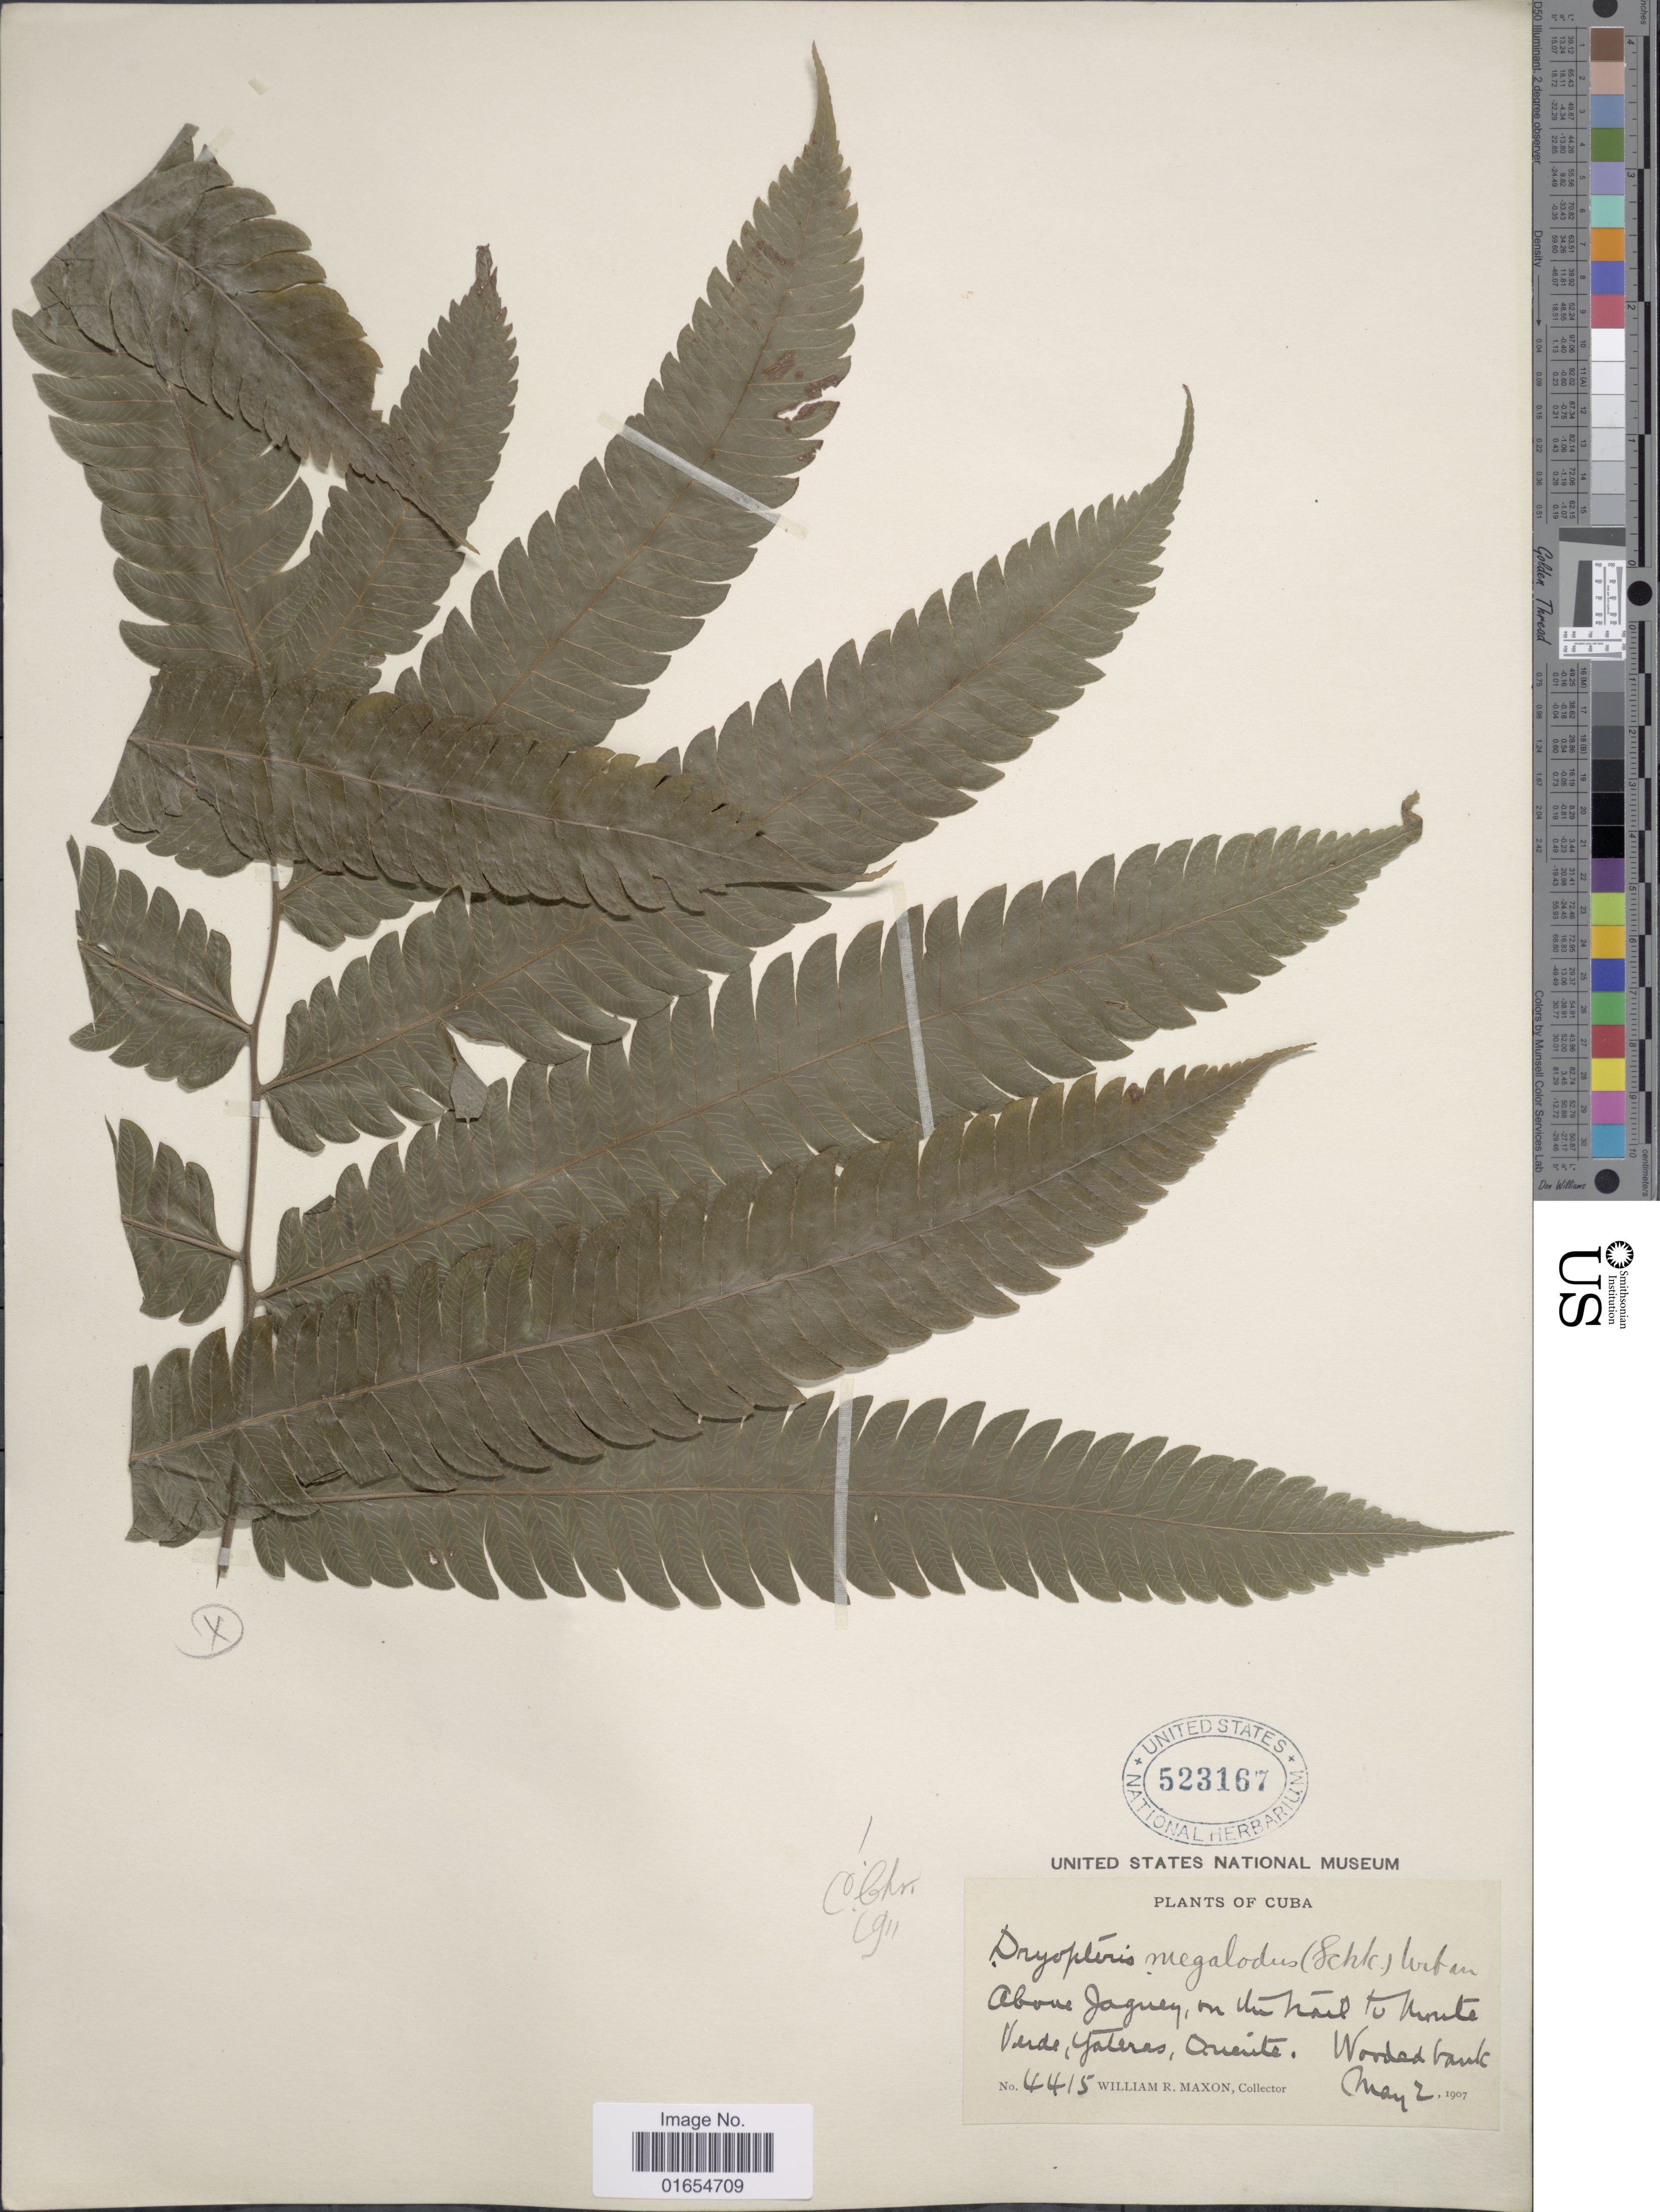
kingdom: Plantae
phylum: Tracheophyta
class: Polypodiopsida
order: Polypodiales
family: Thelypteridaceae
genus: Goniopteris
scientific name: Goniopteris pennata (Poir.) comb. nov., ined 2015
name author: (Poir.)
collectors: W. R. Maxon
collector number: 4415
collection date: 1907-05-02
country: Cuba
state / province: Oriente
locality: Above Jaguey, on the trail to Monte Verde, Yateras, Wooded bank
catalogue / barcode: US 523167